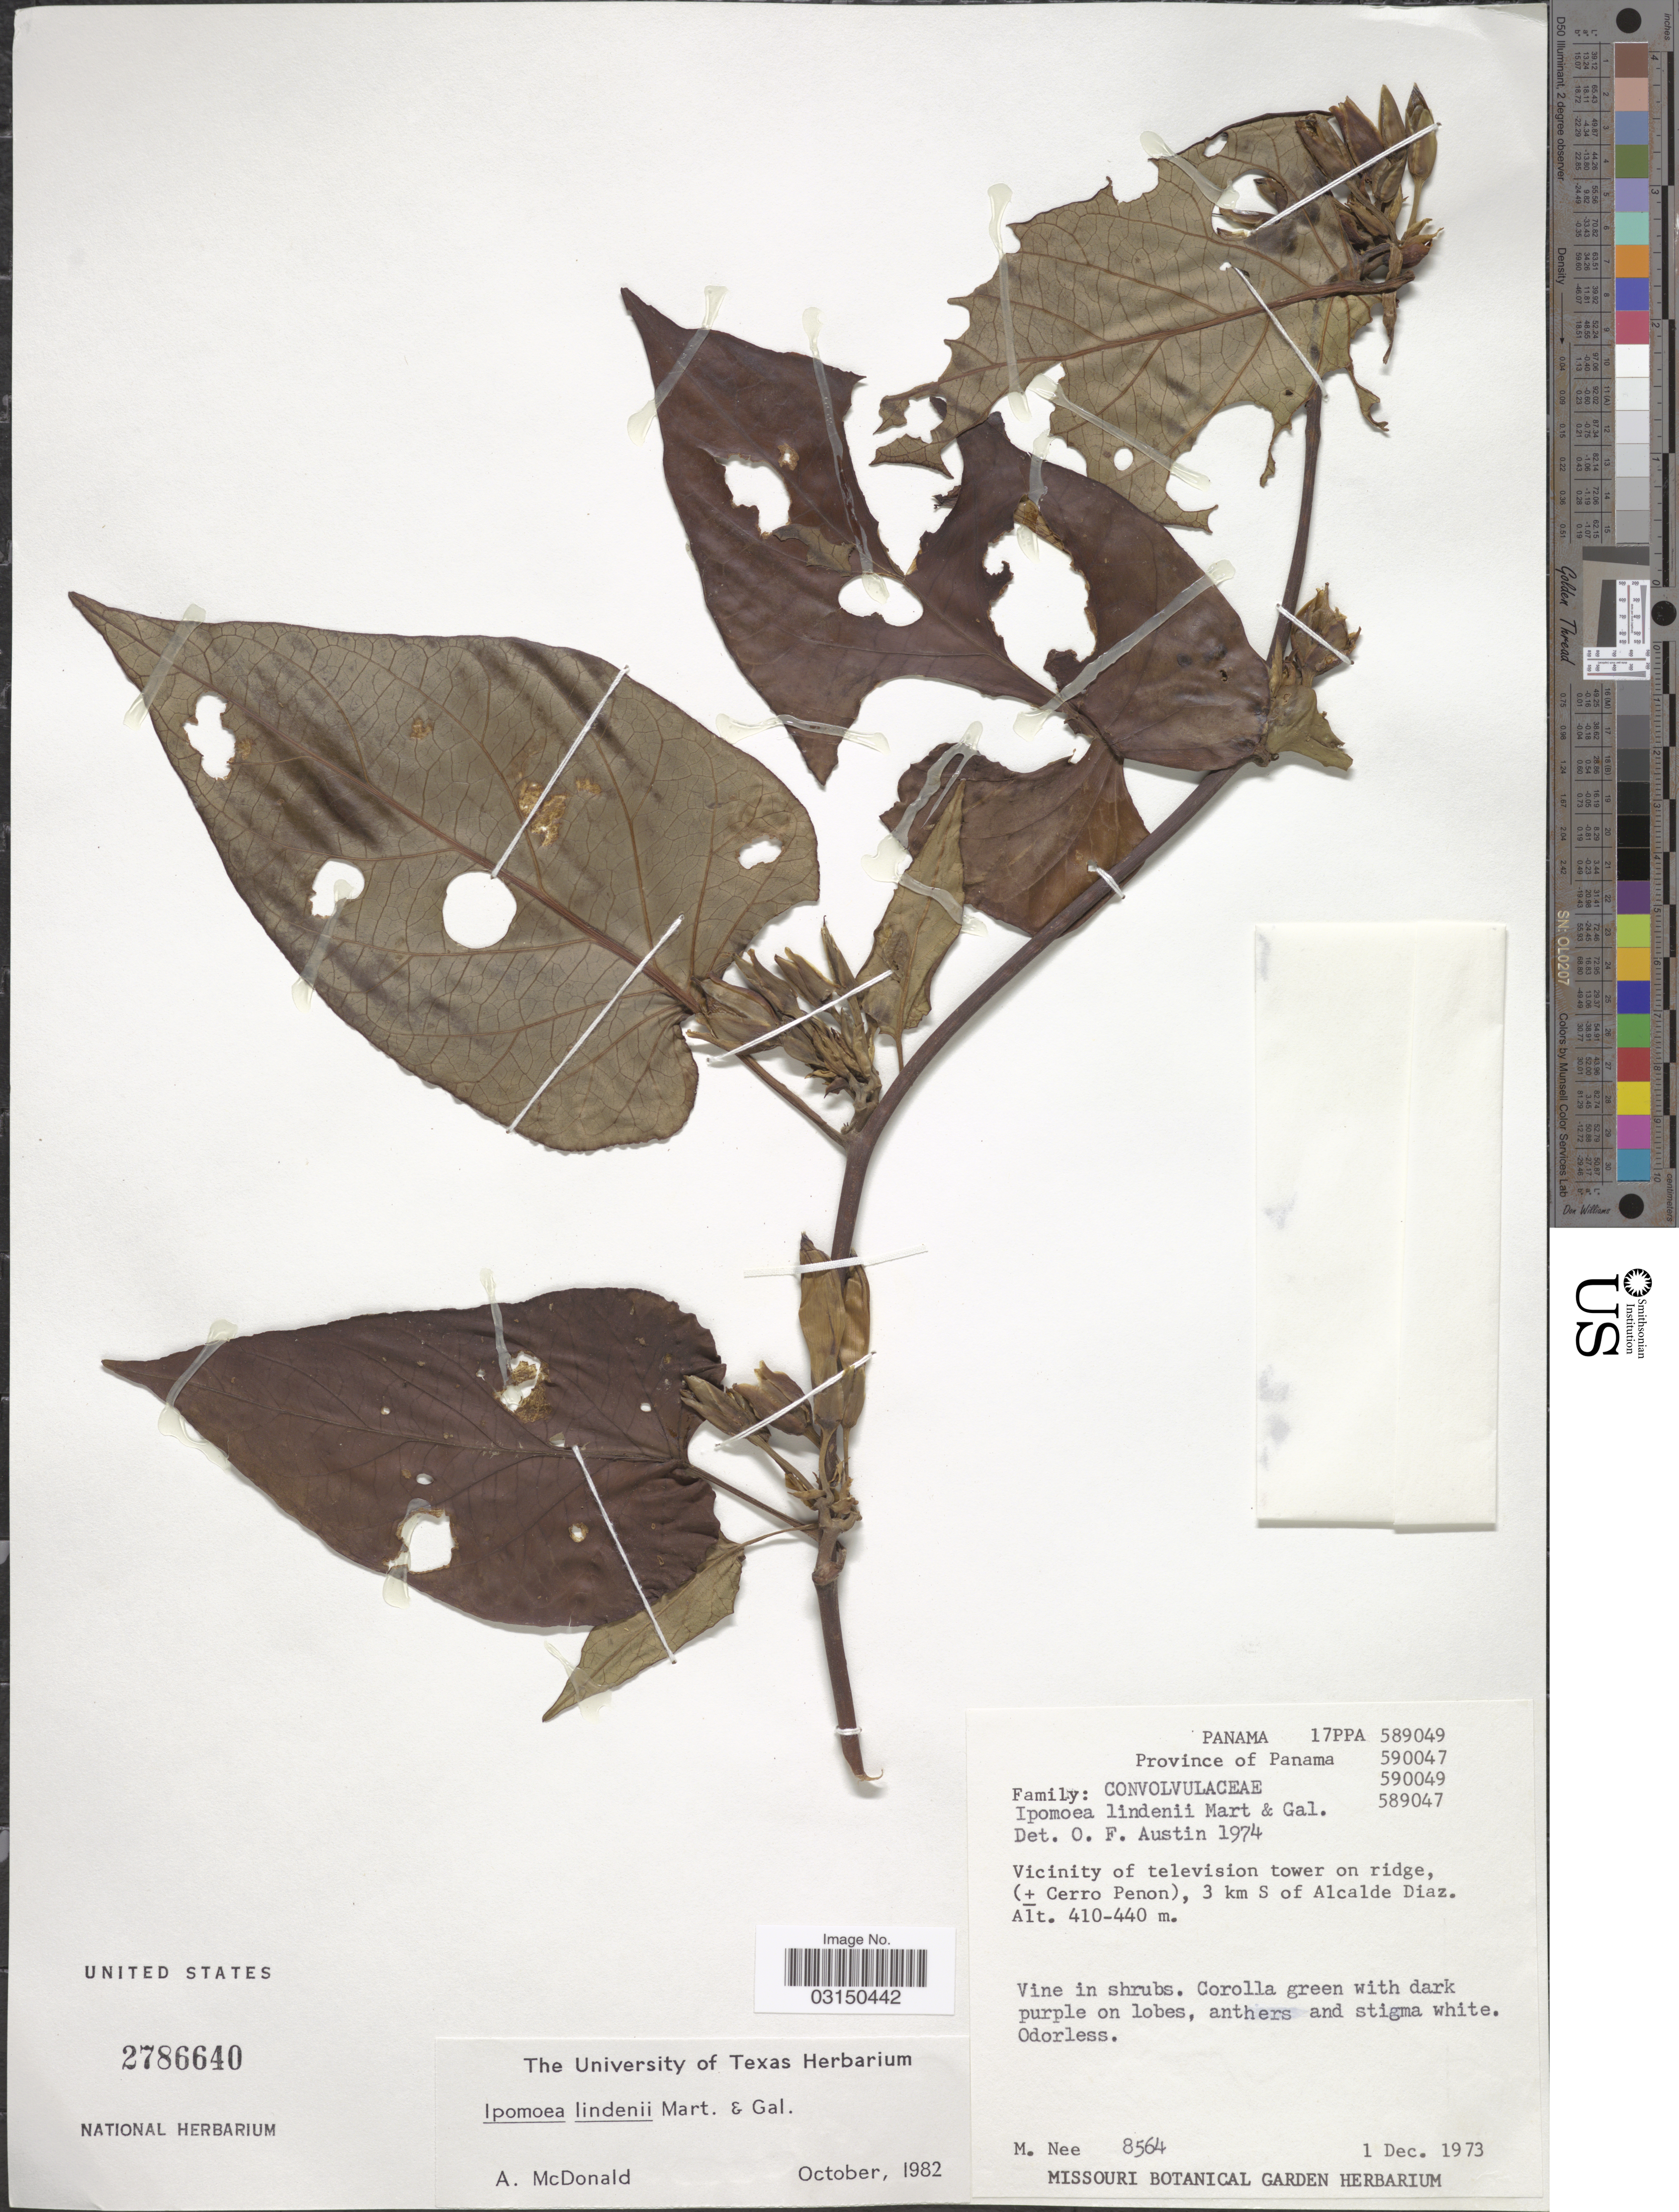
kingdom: Plantae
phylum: Tracheophyta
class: Magnoliopsida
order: Solanales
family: Convolvulaceae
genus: Ipomoea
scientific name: Ipomoea lindenii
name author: Galeotti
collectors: M. Nee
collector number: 8564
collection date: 1973-12-01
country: Panama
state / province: Panamá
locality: Province of Panama. Vicinity of television tower on ridge, (± Cerro Penon), 3 km S of Alcalde Diaz.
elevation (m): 410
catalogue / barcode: US 2786640